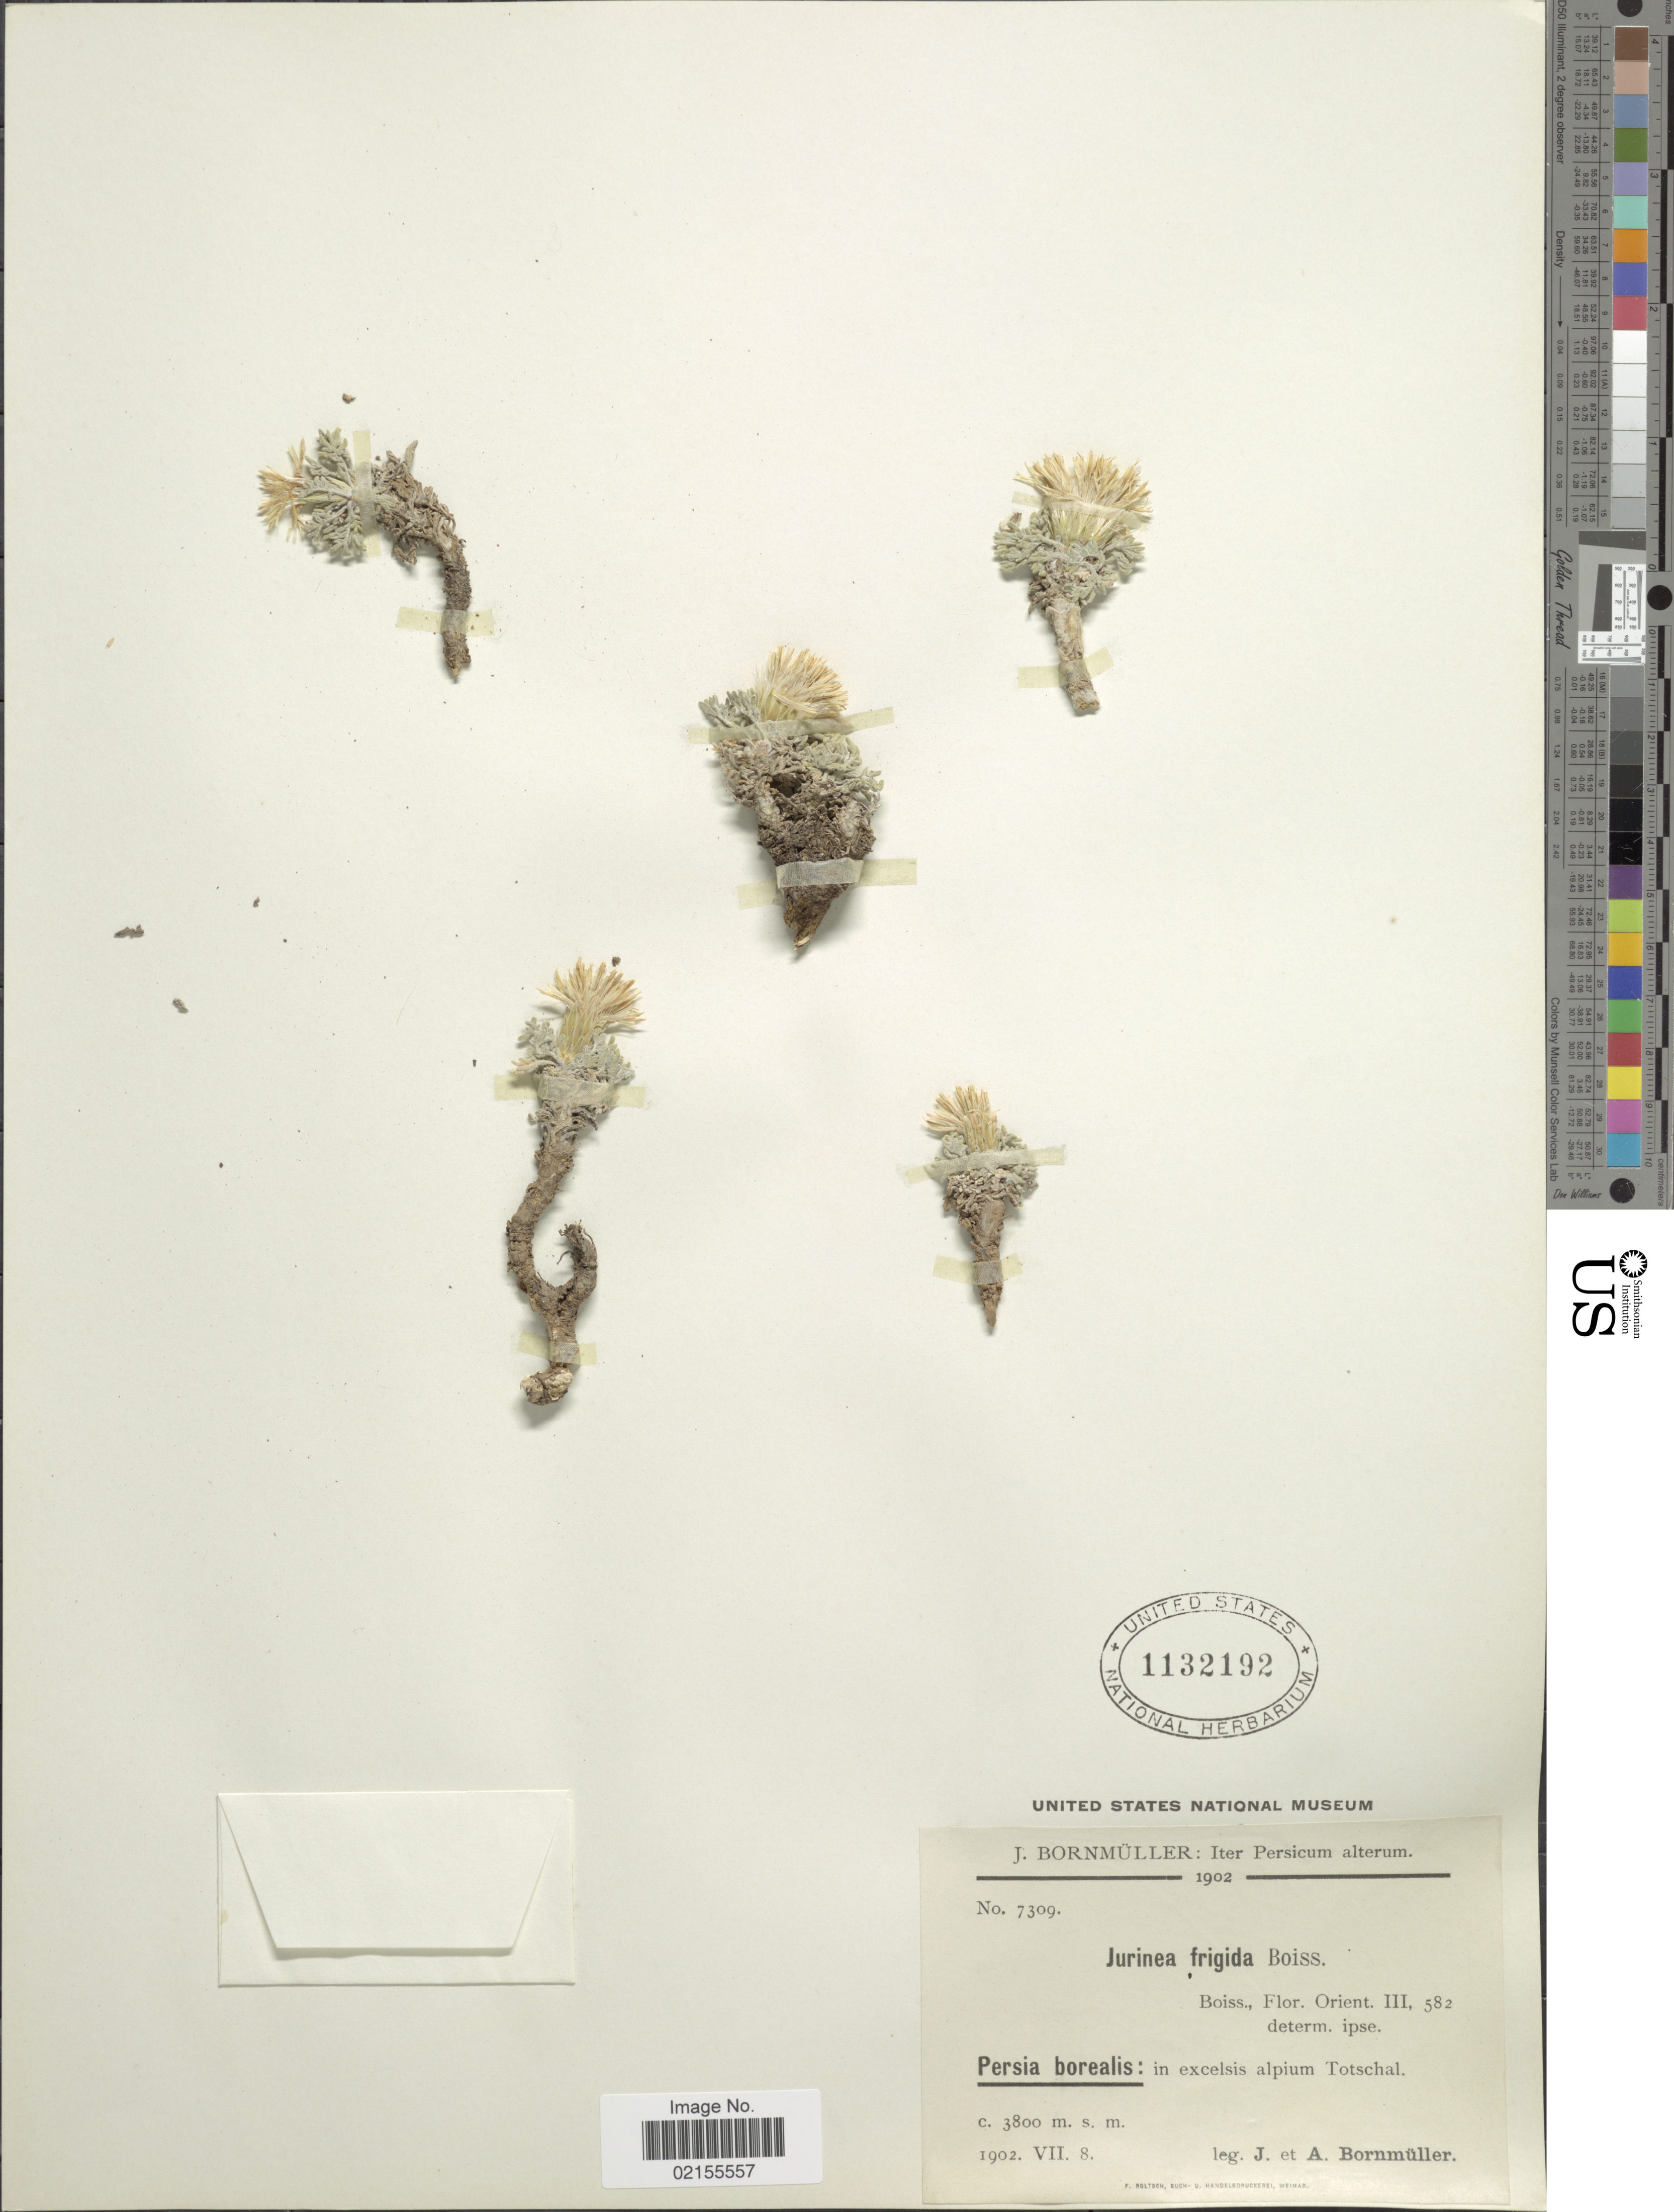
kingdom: Plantae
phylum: Tracheophyta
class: Magnoliopsida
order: Asterales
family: Asteraceae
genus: Jurinea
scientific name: Jurinea frigida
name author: Boiss.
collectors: J. Bornmüller & A. Bornmüller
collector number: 7309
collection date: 1902-07-08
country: Iran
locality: Persia borealis: in excelsis alpium Totschal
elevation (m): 3800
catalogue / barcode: US 1132192